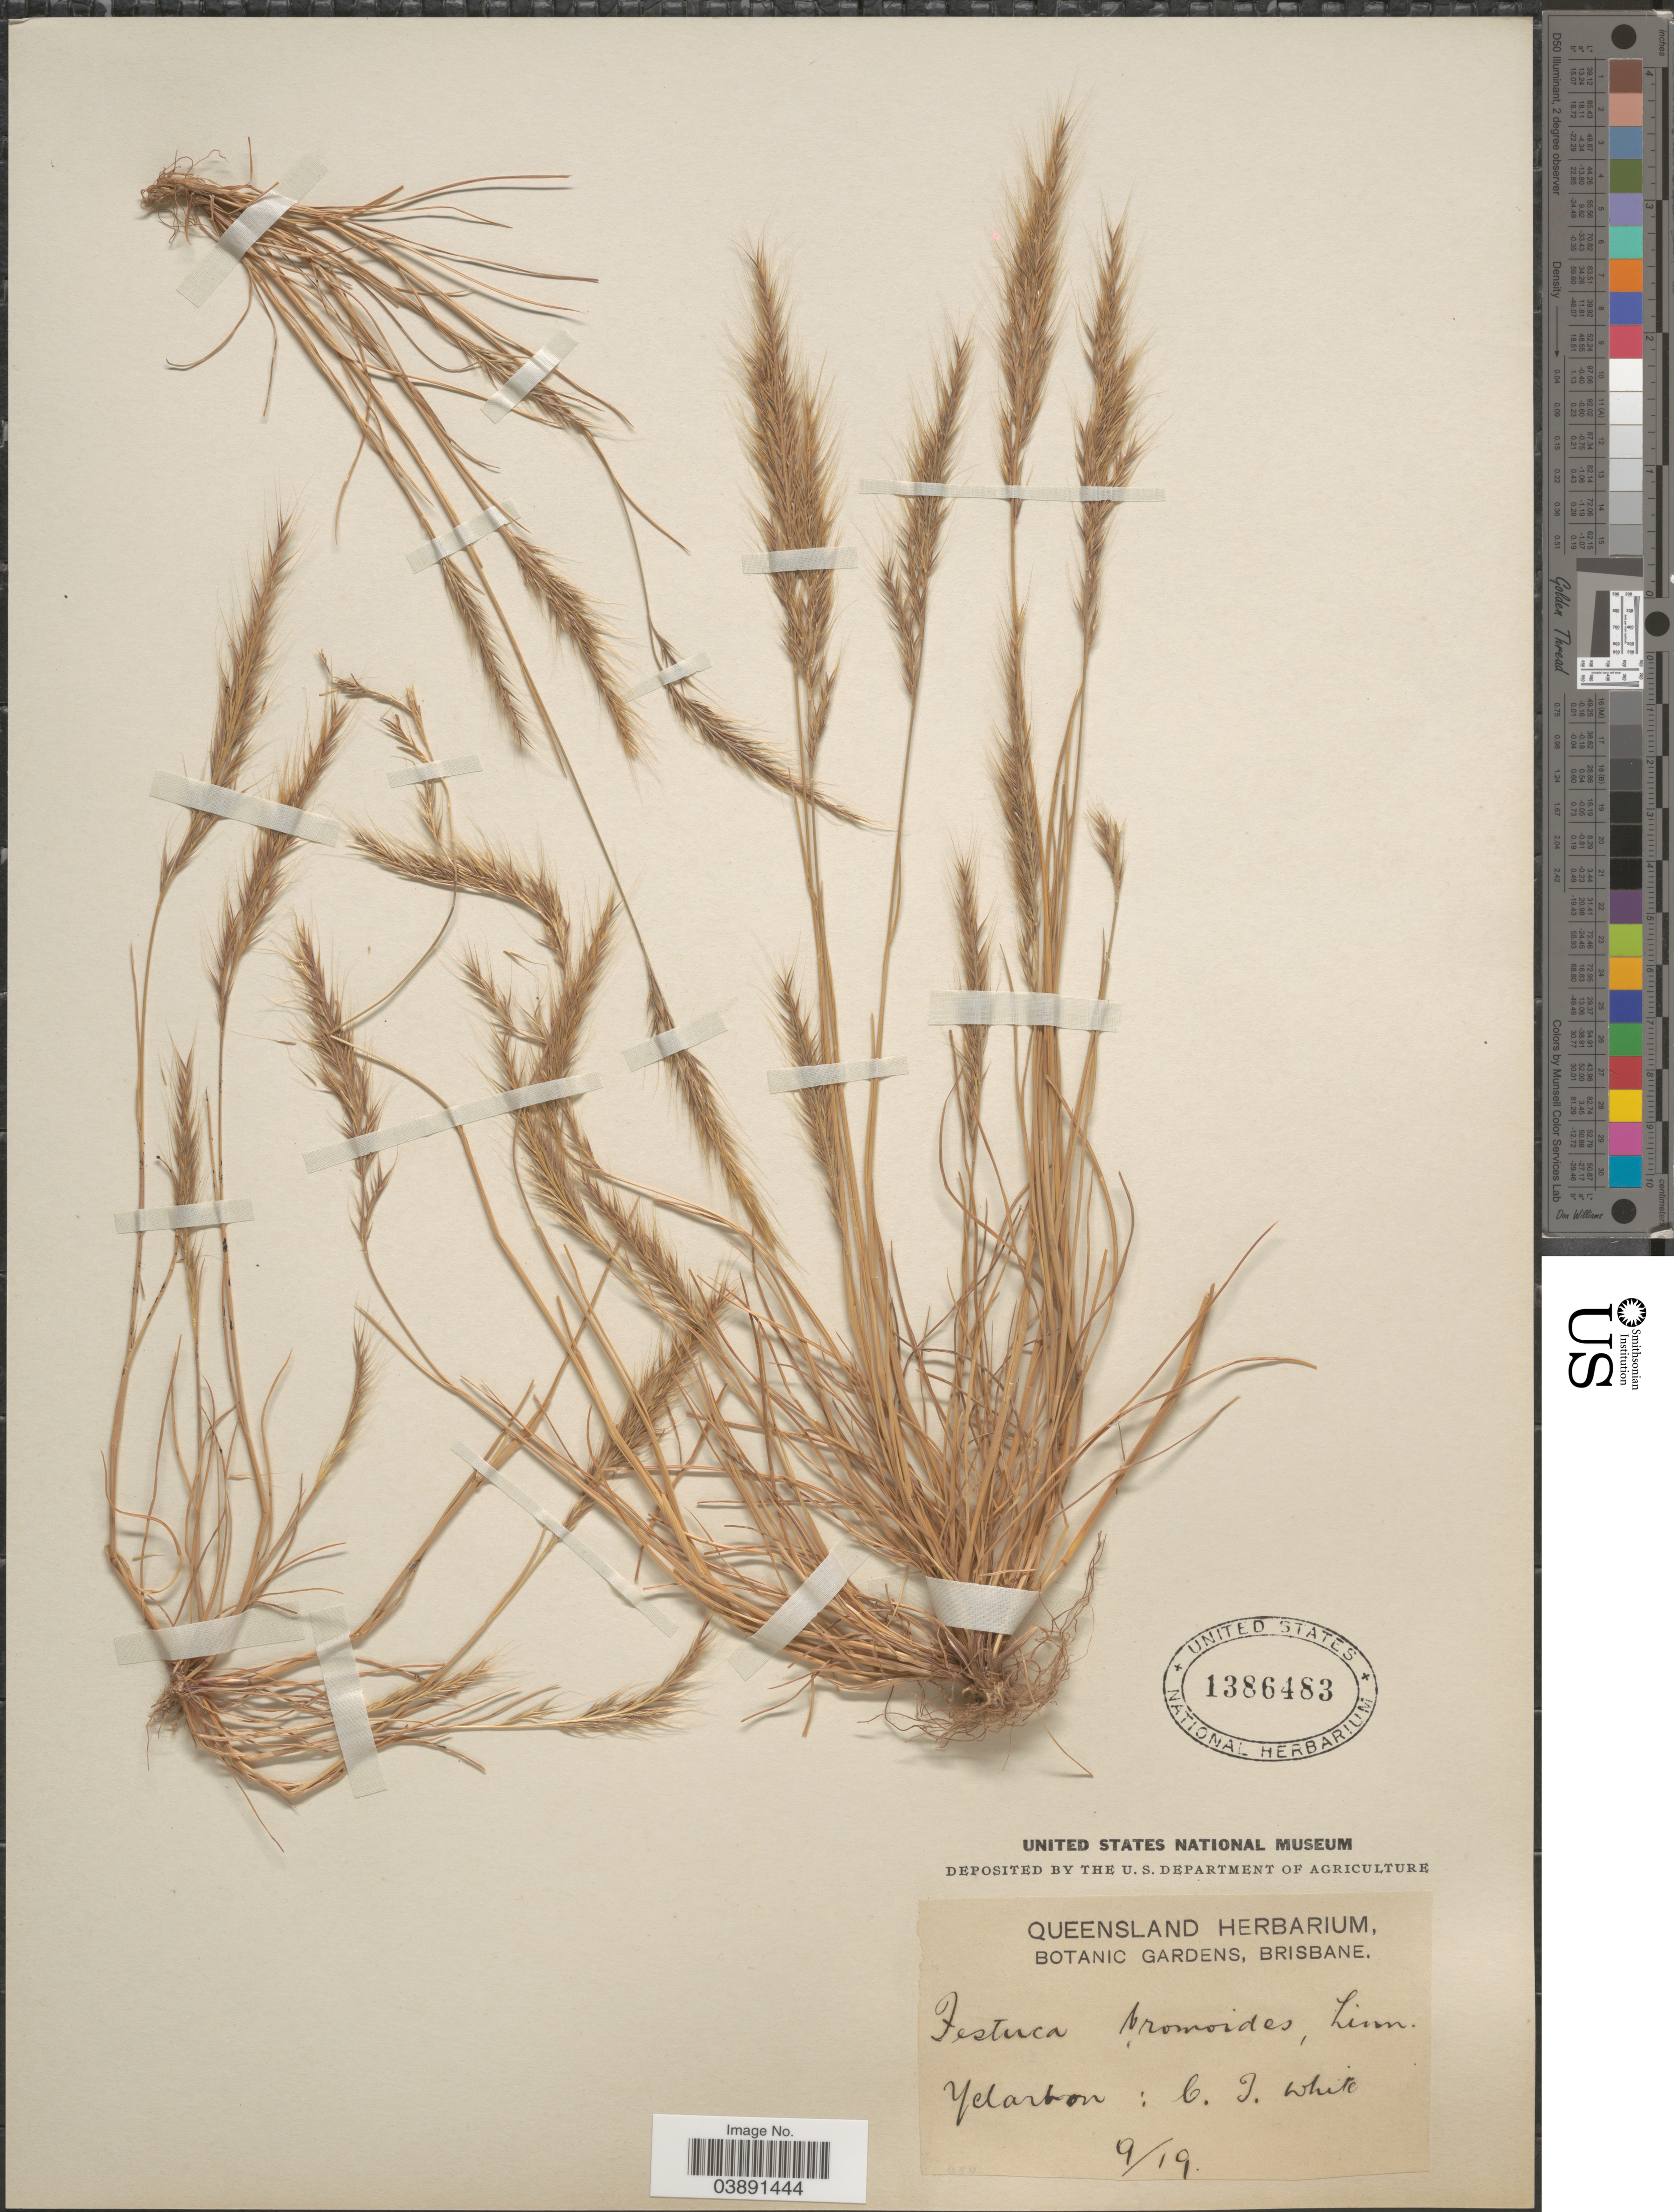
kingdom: Plantae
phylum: Tracheophyta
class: Liliopsida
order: Poales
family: Poaceae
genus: Festuca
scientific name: Festuca bromoides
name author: L.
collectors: C. T. White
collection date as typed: Transcribed d/m/y: /9/19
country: Australia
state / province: Queensland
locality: Yelarbon.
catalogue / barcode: US 1386483